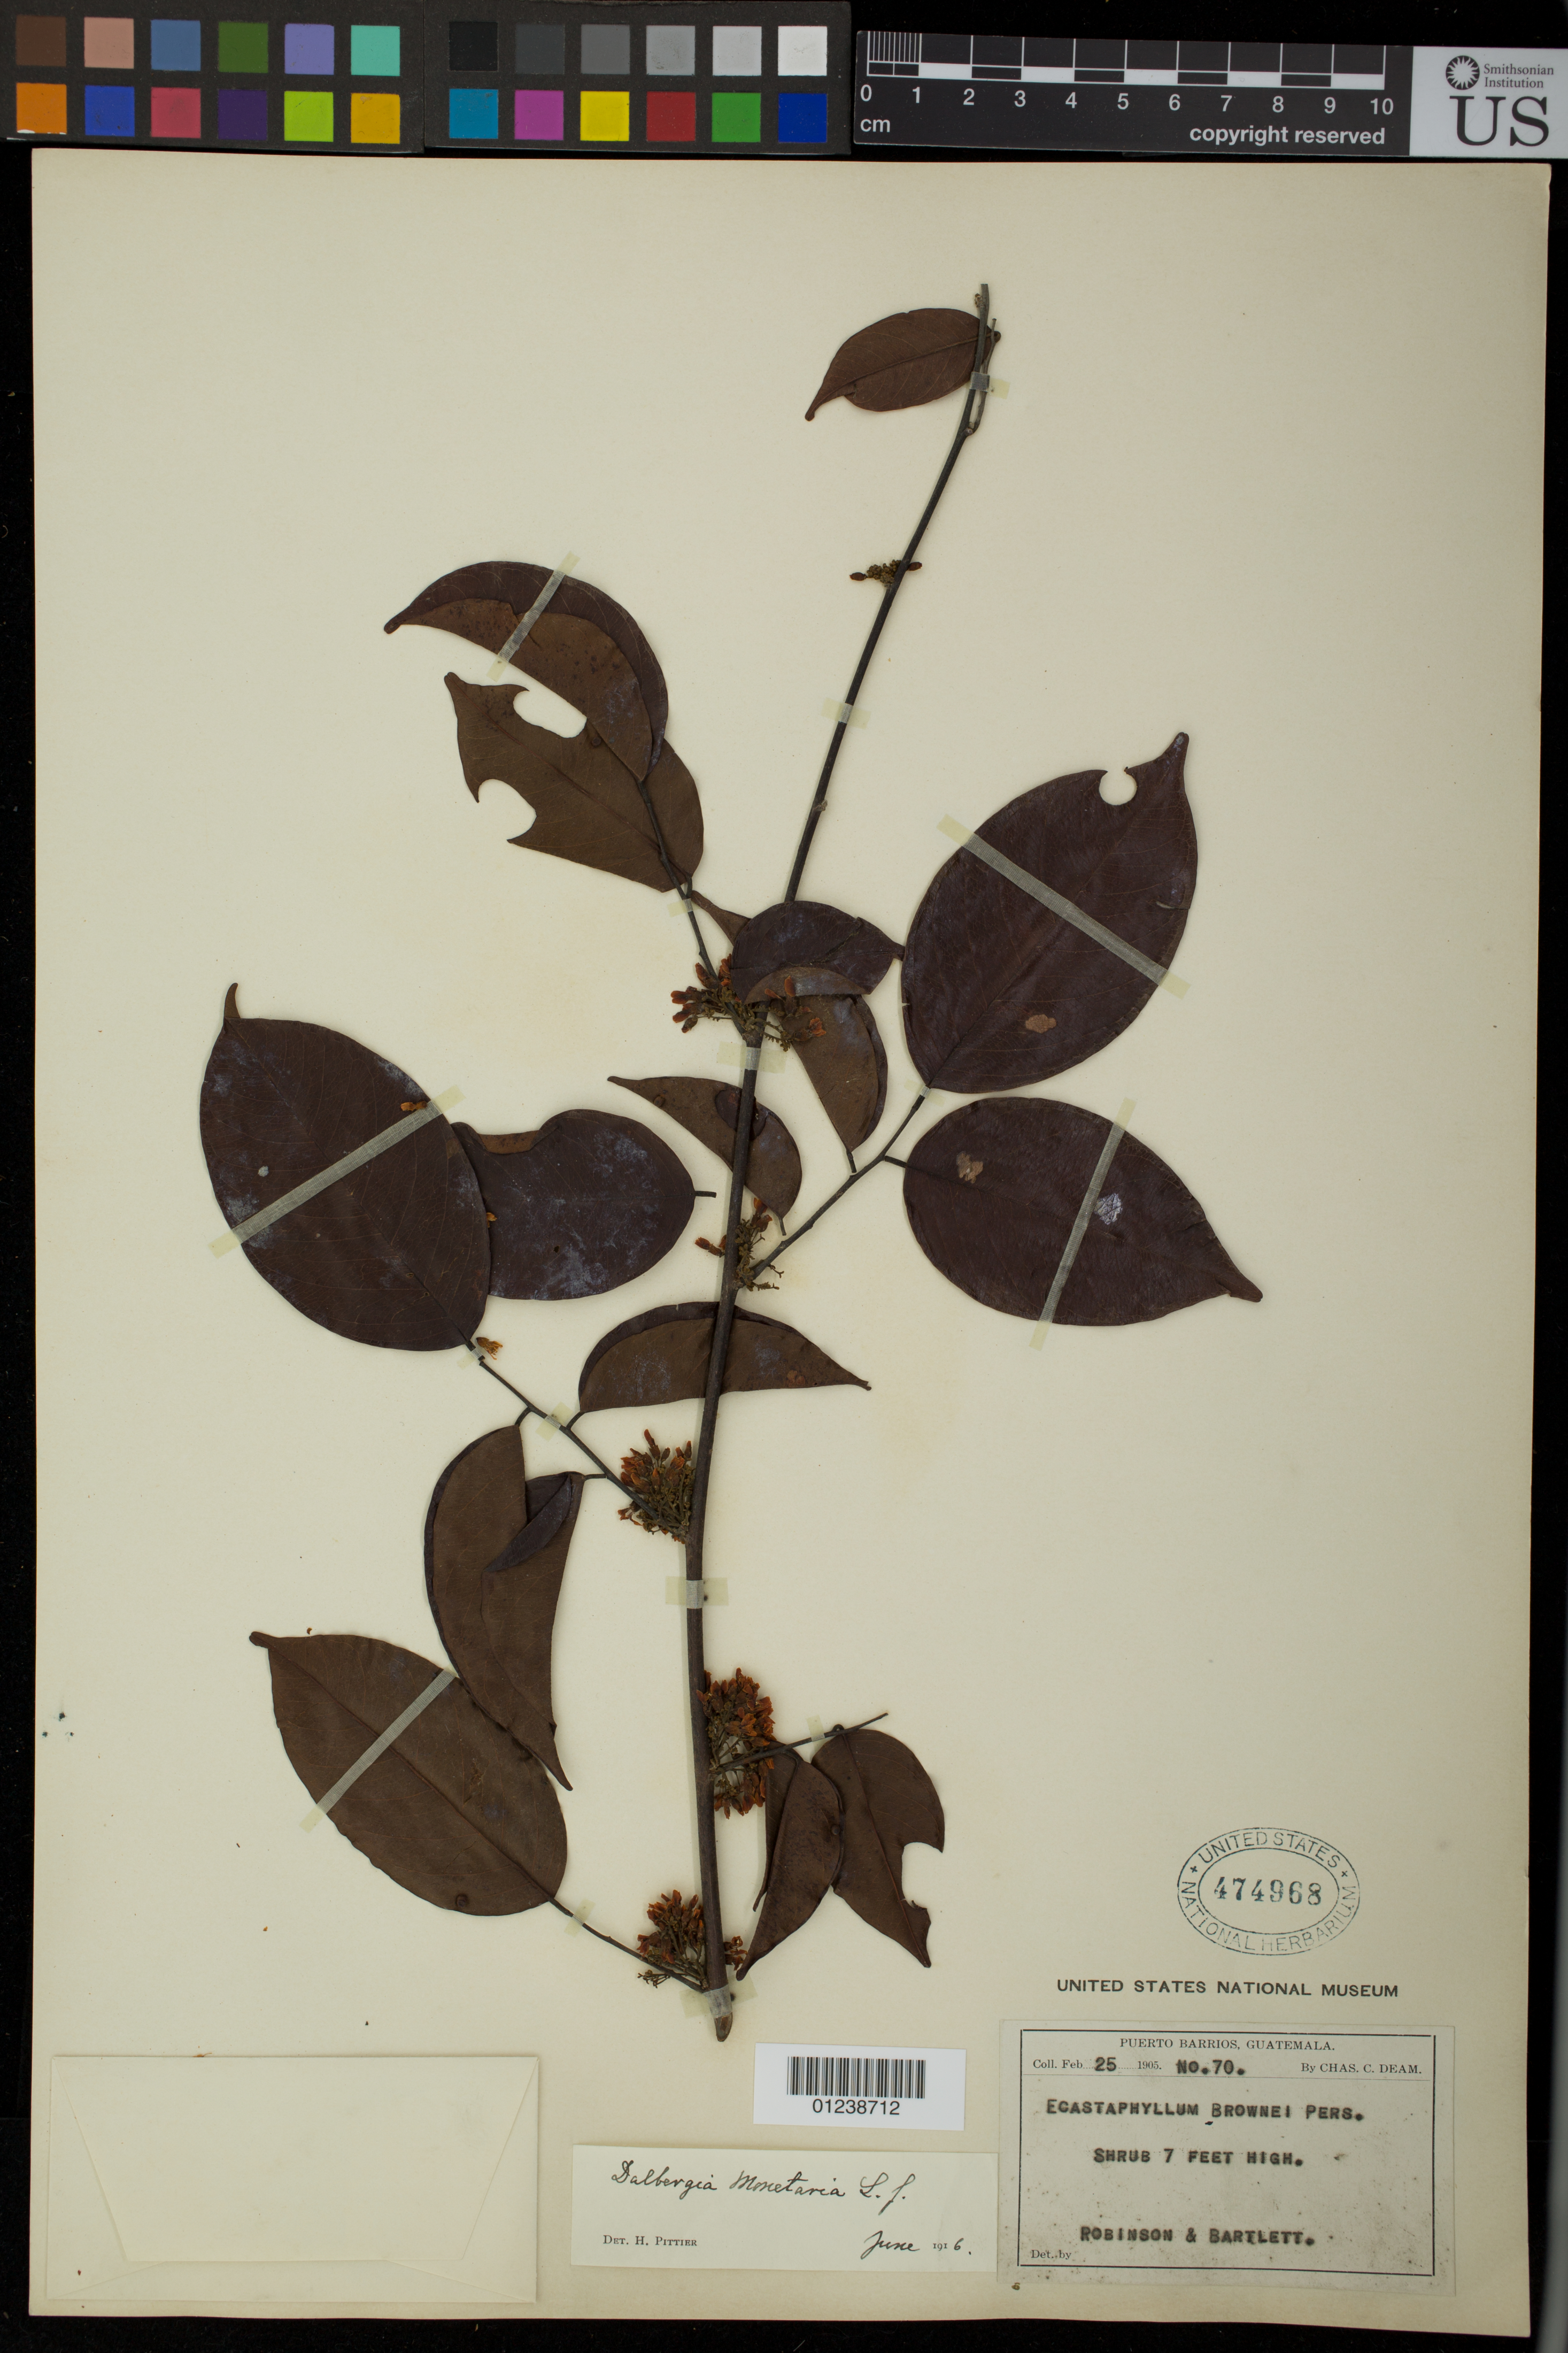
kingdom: Plantae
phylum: Tracheophyta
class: Magnoliopsida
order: Fabales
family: Fabaceae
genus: Dalbergia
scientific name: Dalbergia monetaria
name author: L. f.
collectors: C. C. Deam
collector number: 70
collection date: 1905-02-25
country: Guatemala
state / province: Izabal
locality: Puerto Barrios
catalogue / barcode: US 474968